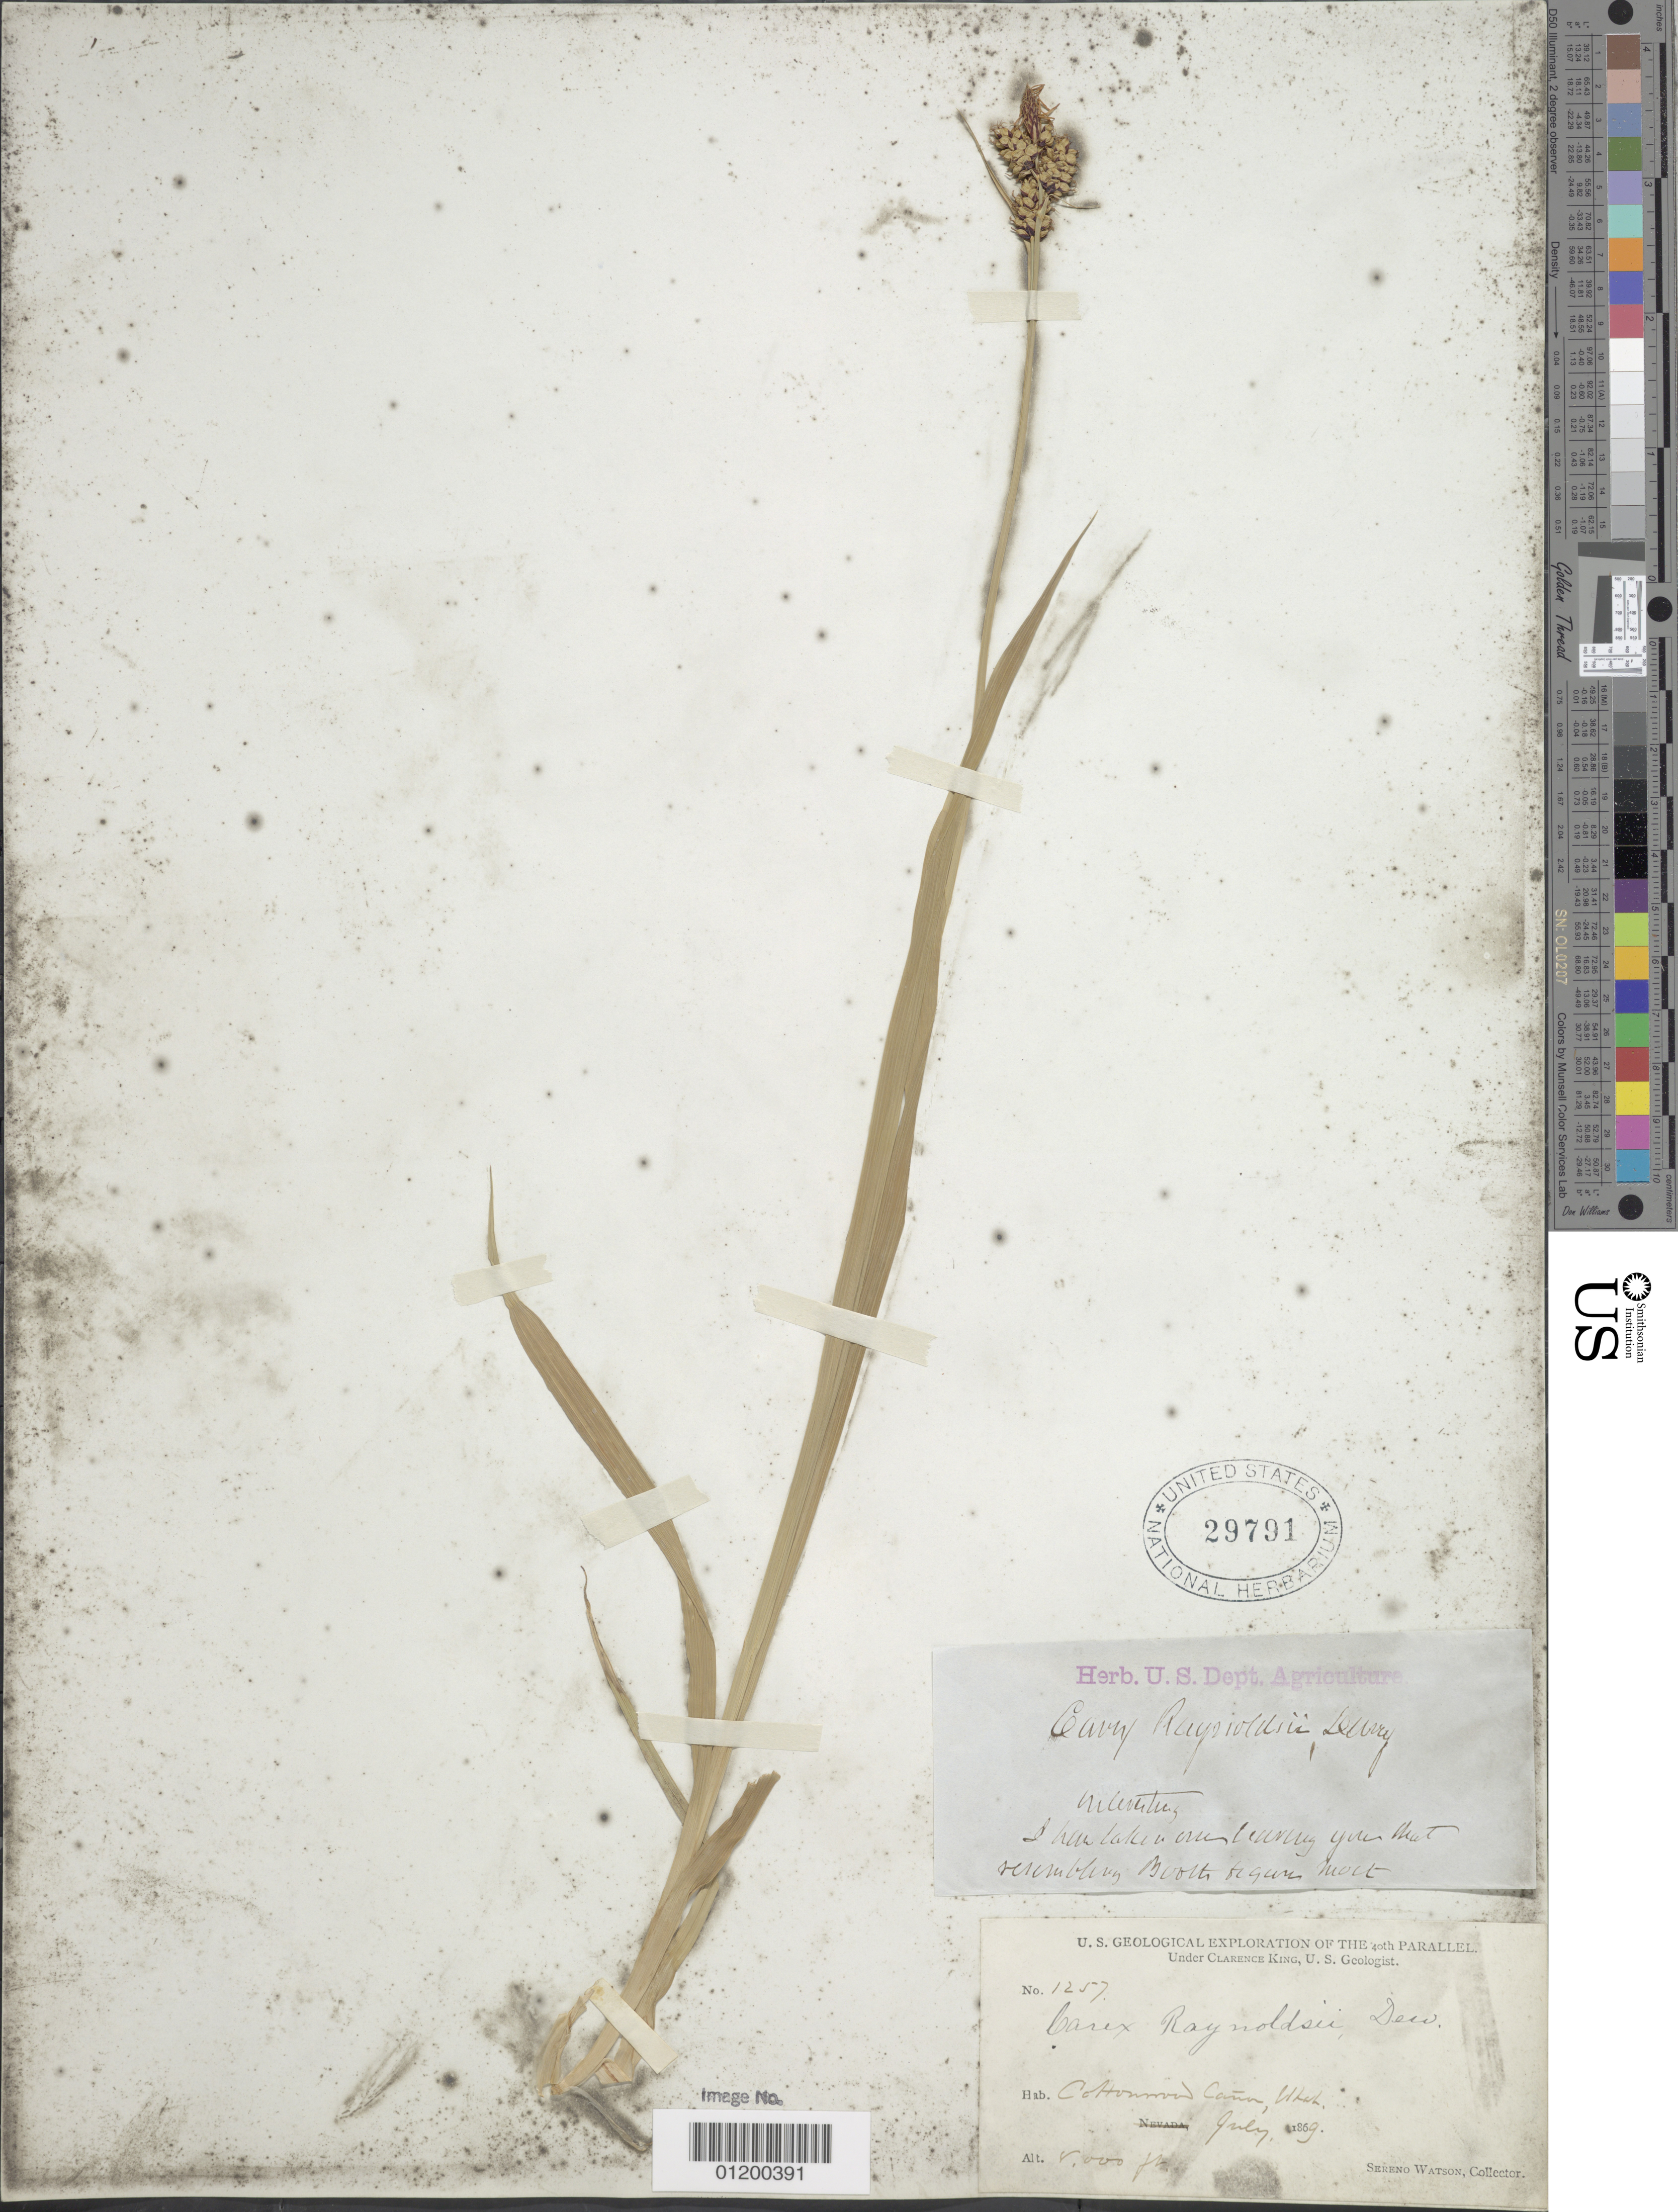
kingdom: Plantae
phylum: Tracheophyta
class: Liliopsida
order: Poales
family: Cyperaceae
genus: Carex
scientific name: Carex raynoldsii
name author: Dewey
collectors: S. Watson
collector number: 1257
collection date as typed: Jul 1869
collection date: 1869-07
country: United States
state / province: Utah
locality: Cottonwood Canyon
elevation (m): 2438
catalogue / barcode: US 29791